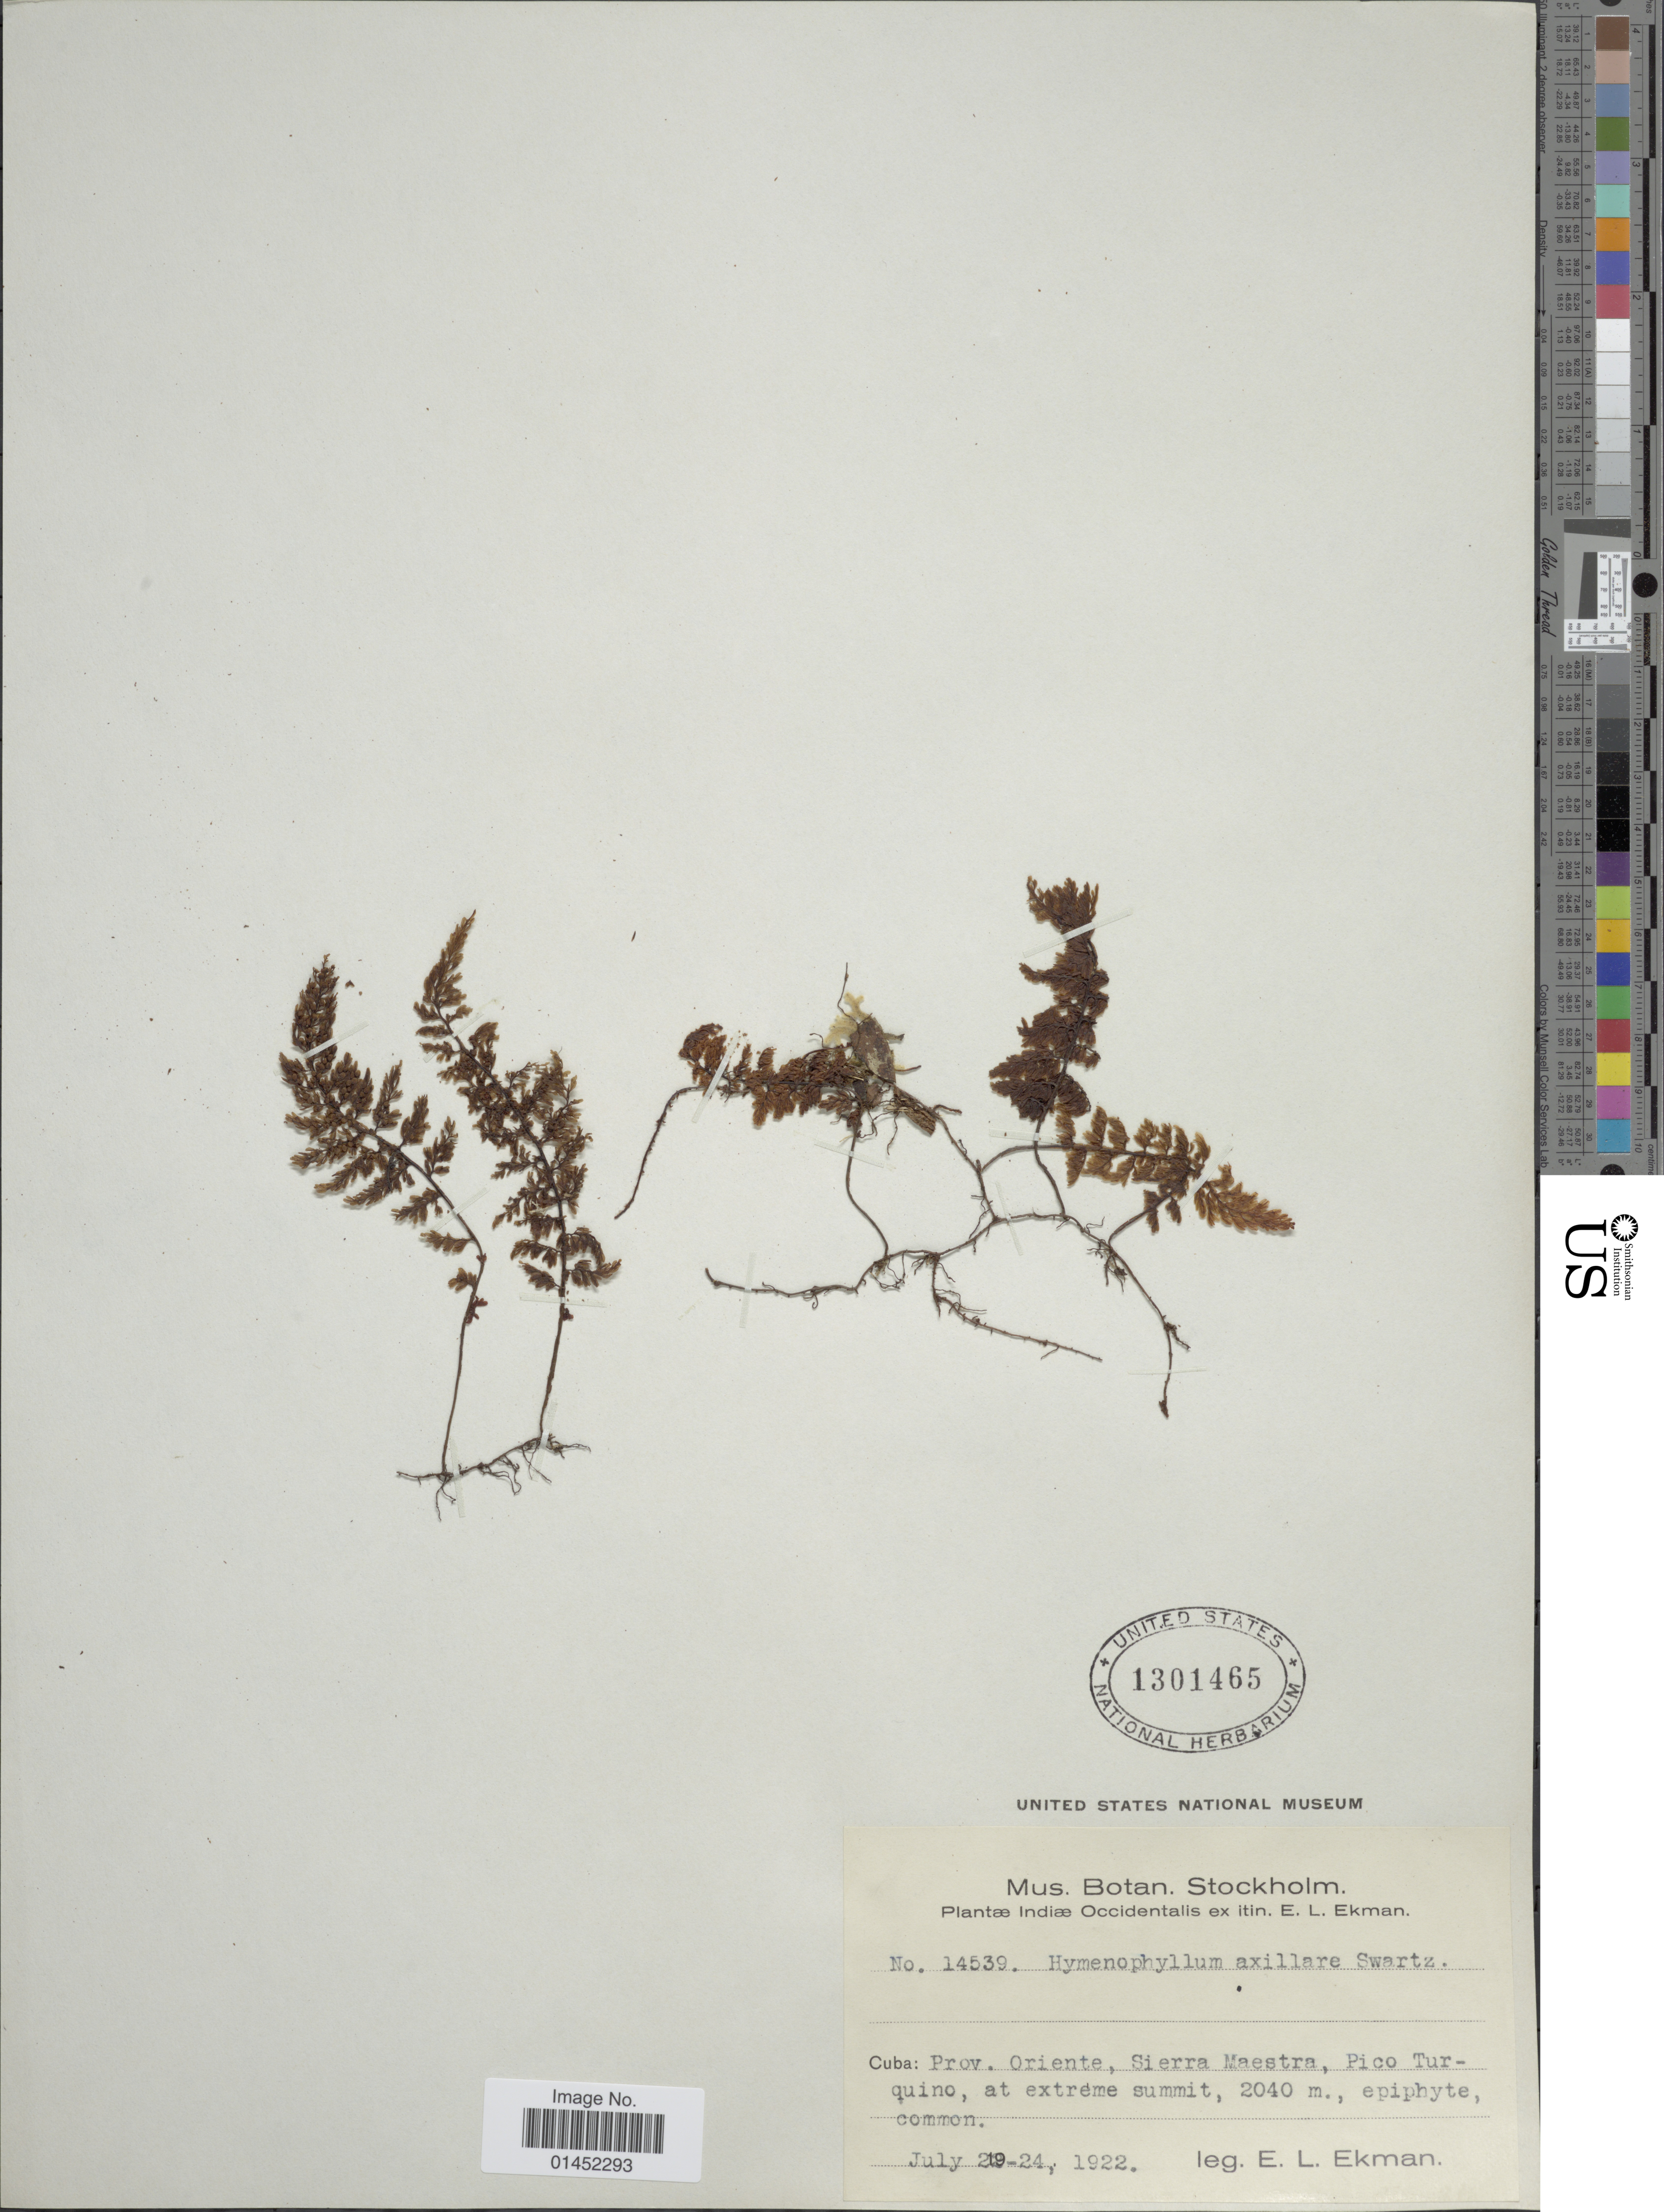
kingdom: Plantae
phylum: Tracheophyta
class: Polypodiopsida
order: Hymenophyllales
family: Hymenophyllaceae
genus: Hymenophyllum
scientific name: Hymenophyllum axillare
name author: Sw.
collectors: E. L. Ekman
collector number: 14539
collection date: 1922-07-19/1922-07-24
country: Cuba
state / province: Oriente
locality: Sierra Maestra, Pico Turquino, at extreme summit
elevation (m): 2040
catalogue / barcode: US 1301465